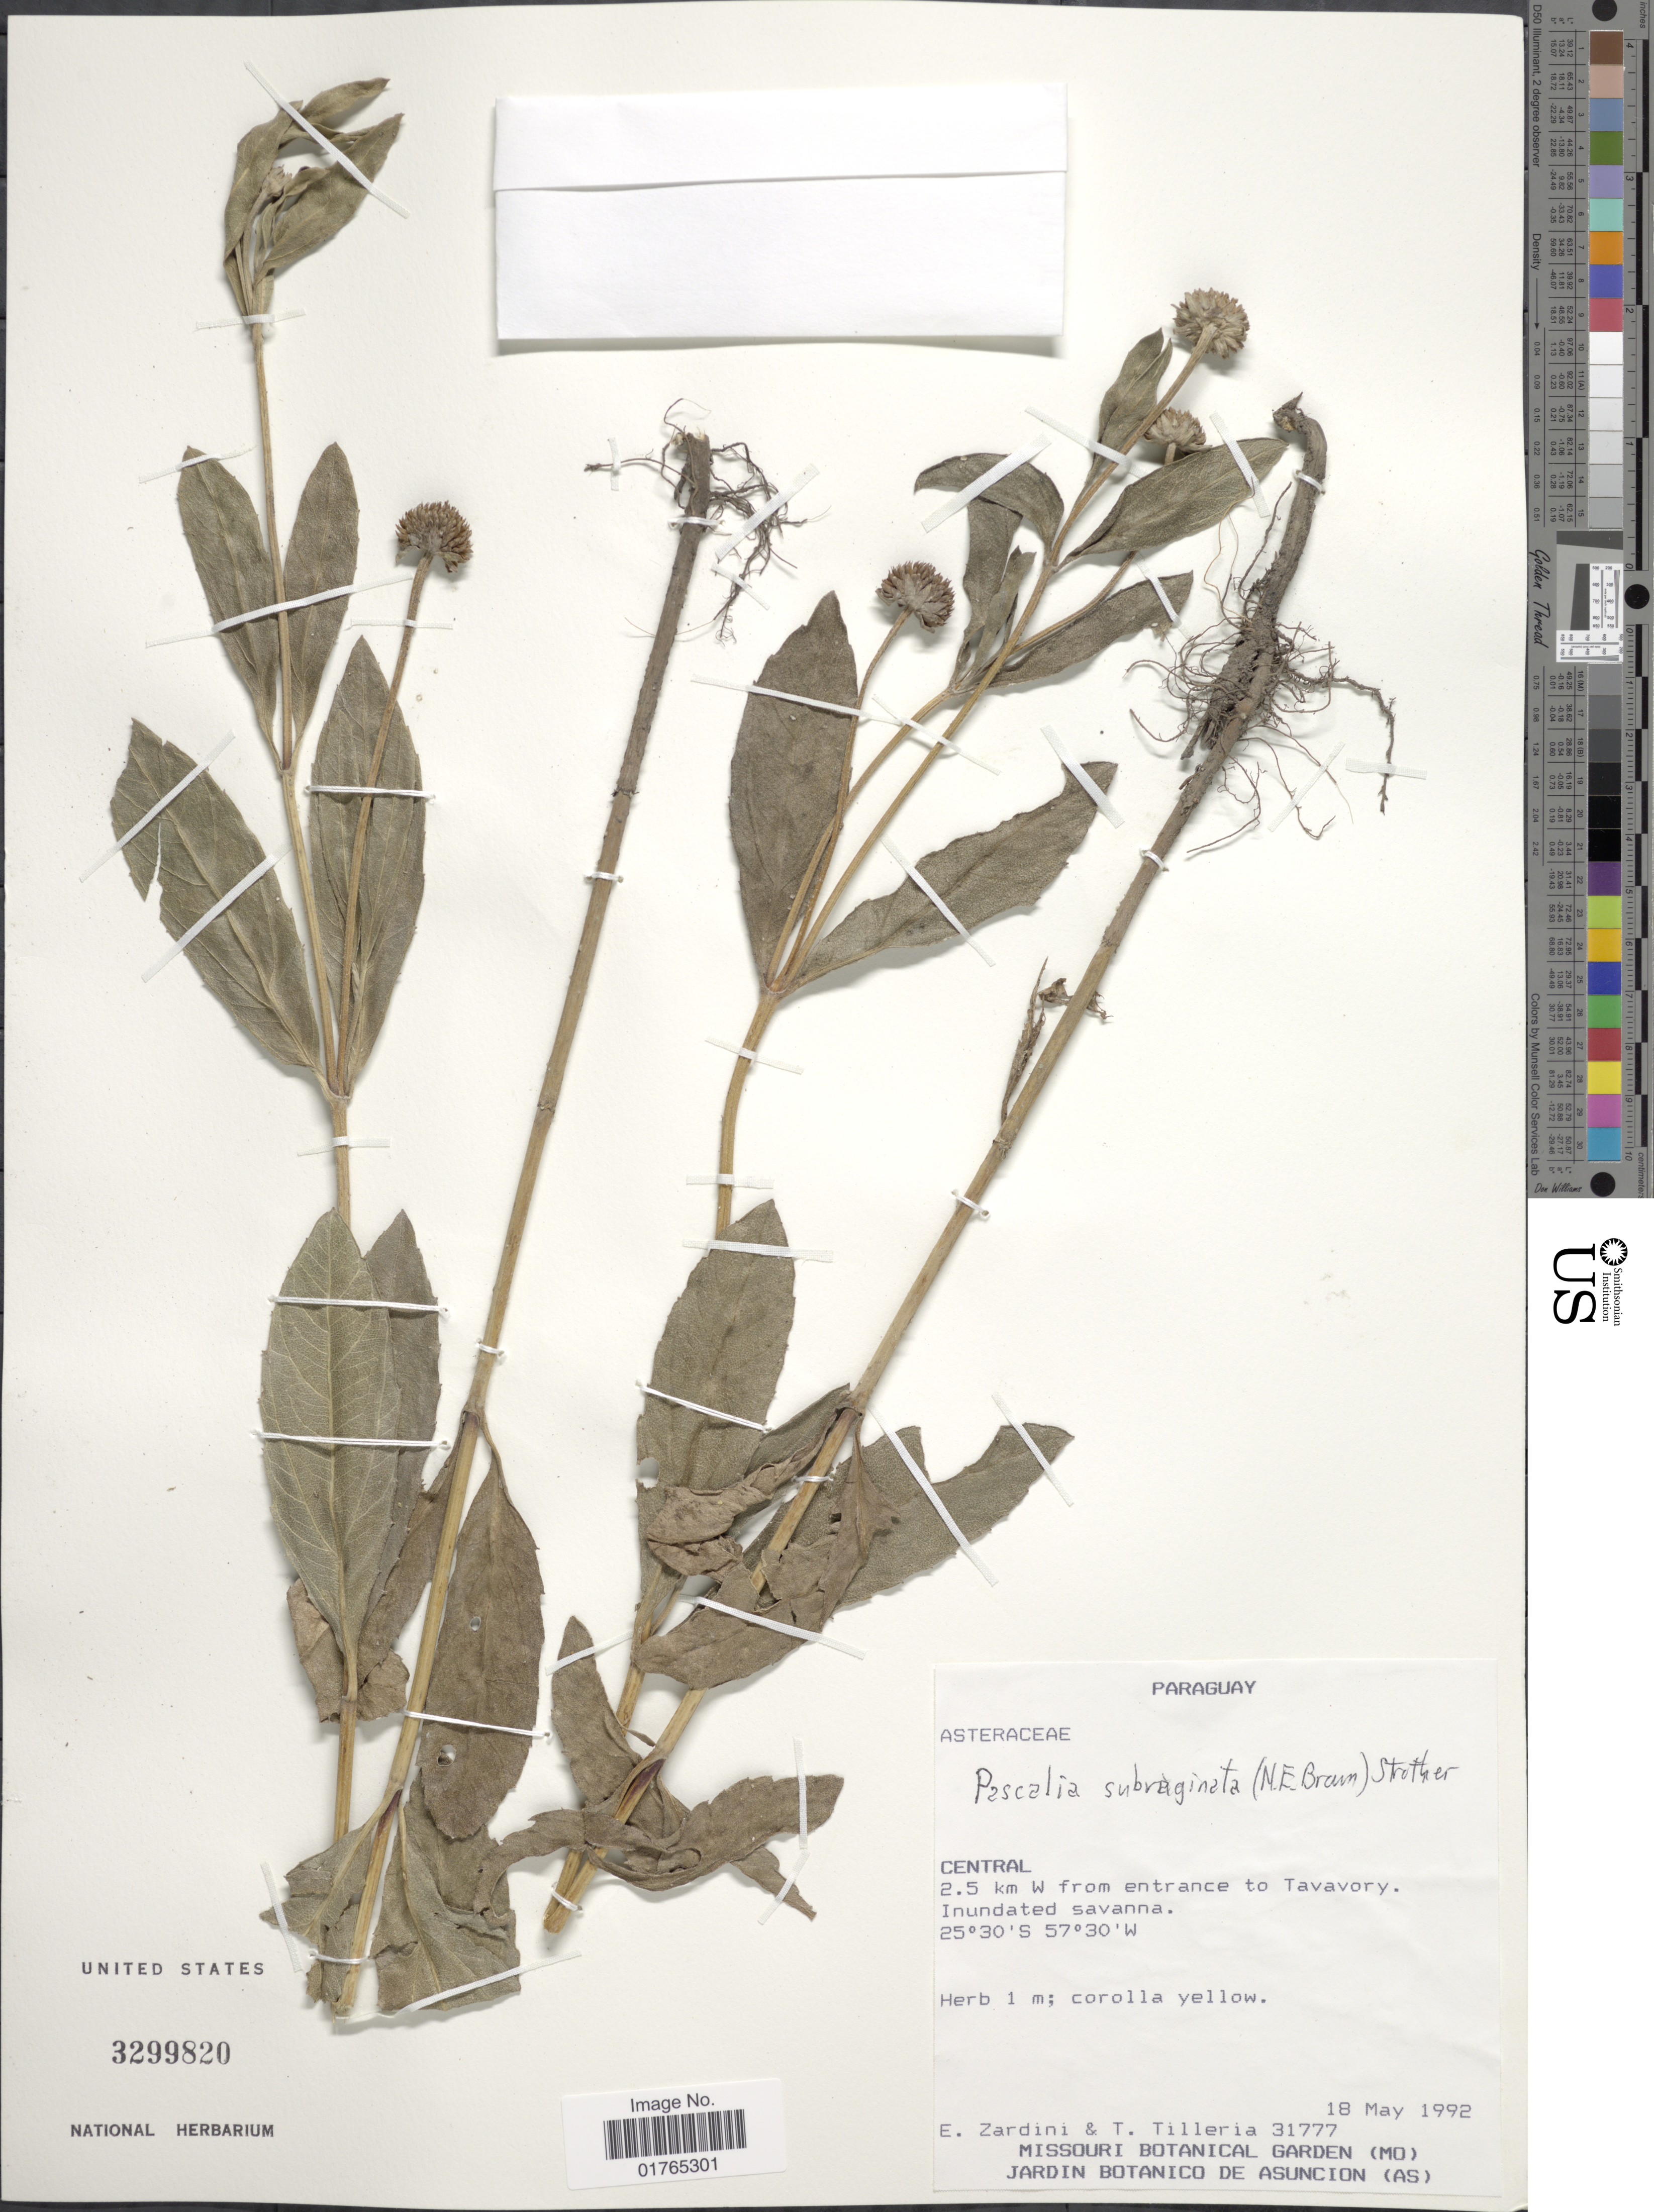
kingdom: Plantae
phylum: Tracheophyta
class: Magnoliopsida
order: Asterales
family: Asteraceae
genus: Pascalia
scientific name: Pascalia subvaginata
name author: (N.E. Br.) Strother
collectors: E. M. Zardini & T. Tilleria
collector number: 31777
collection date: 1992-05-18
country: Paraguay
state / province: Central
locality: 2.5 km W from entrance to Tavavory, inundated savanna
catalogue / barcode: US 3299820